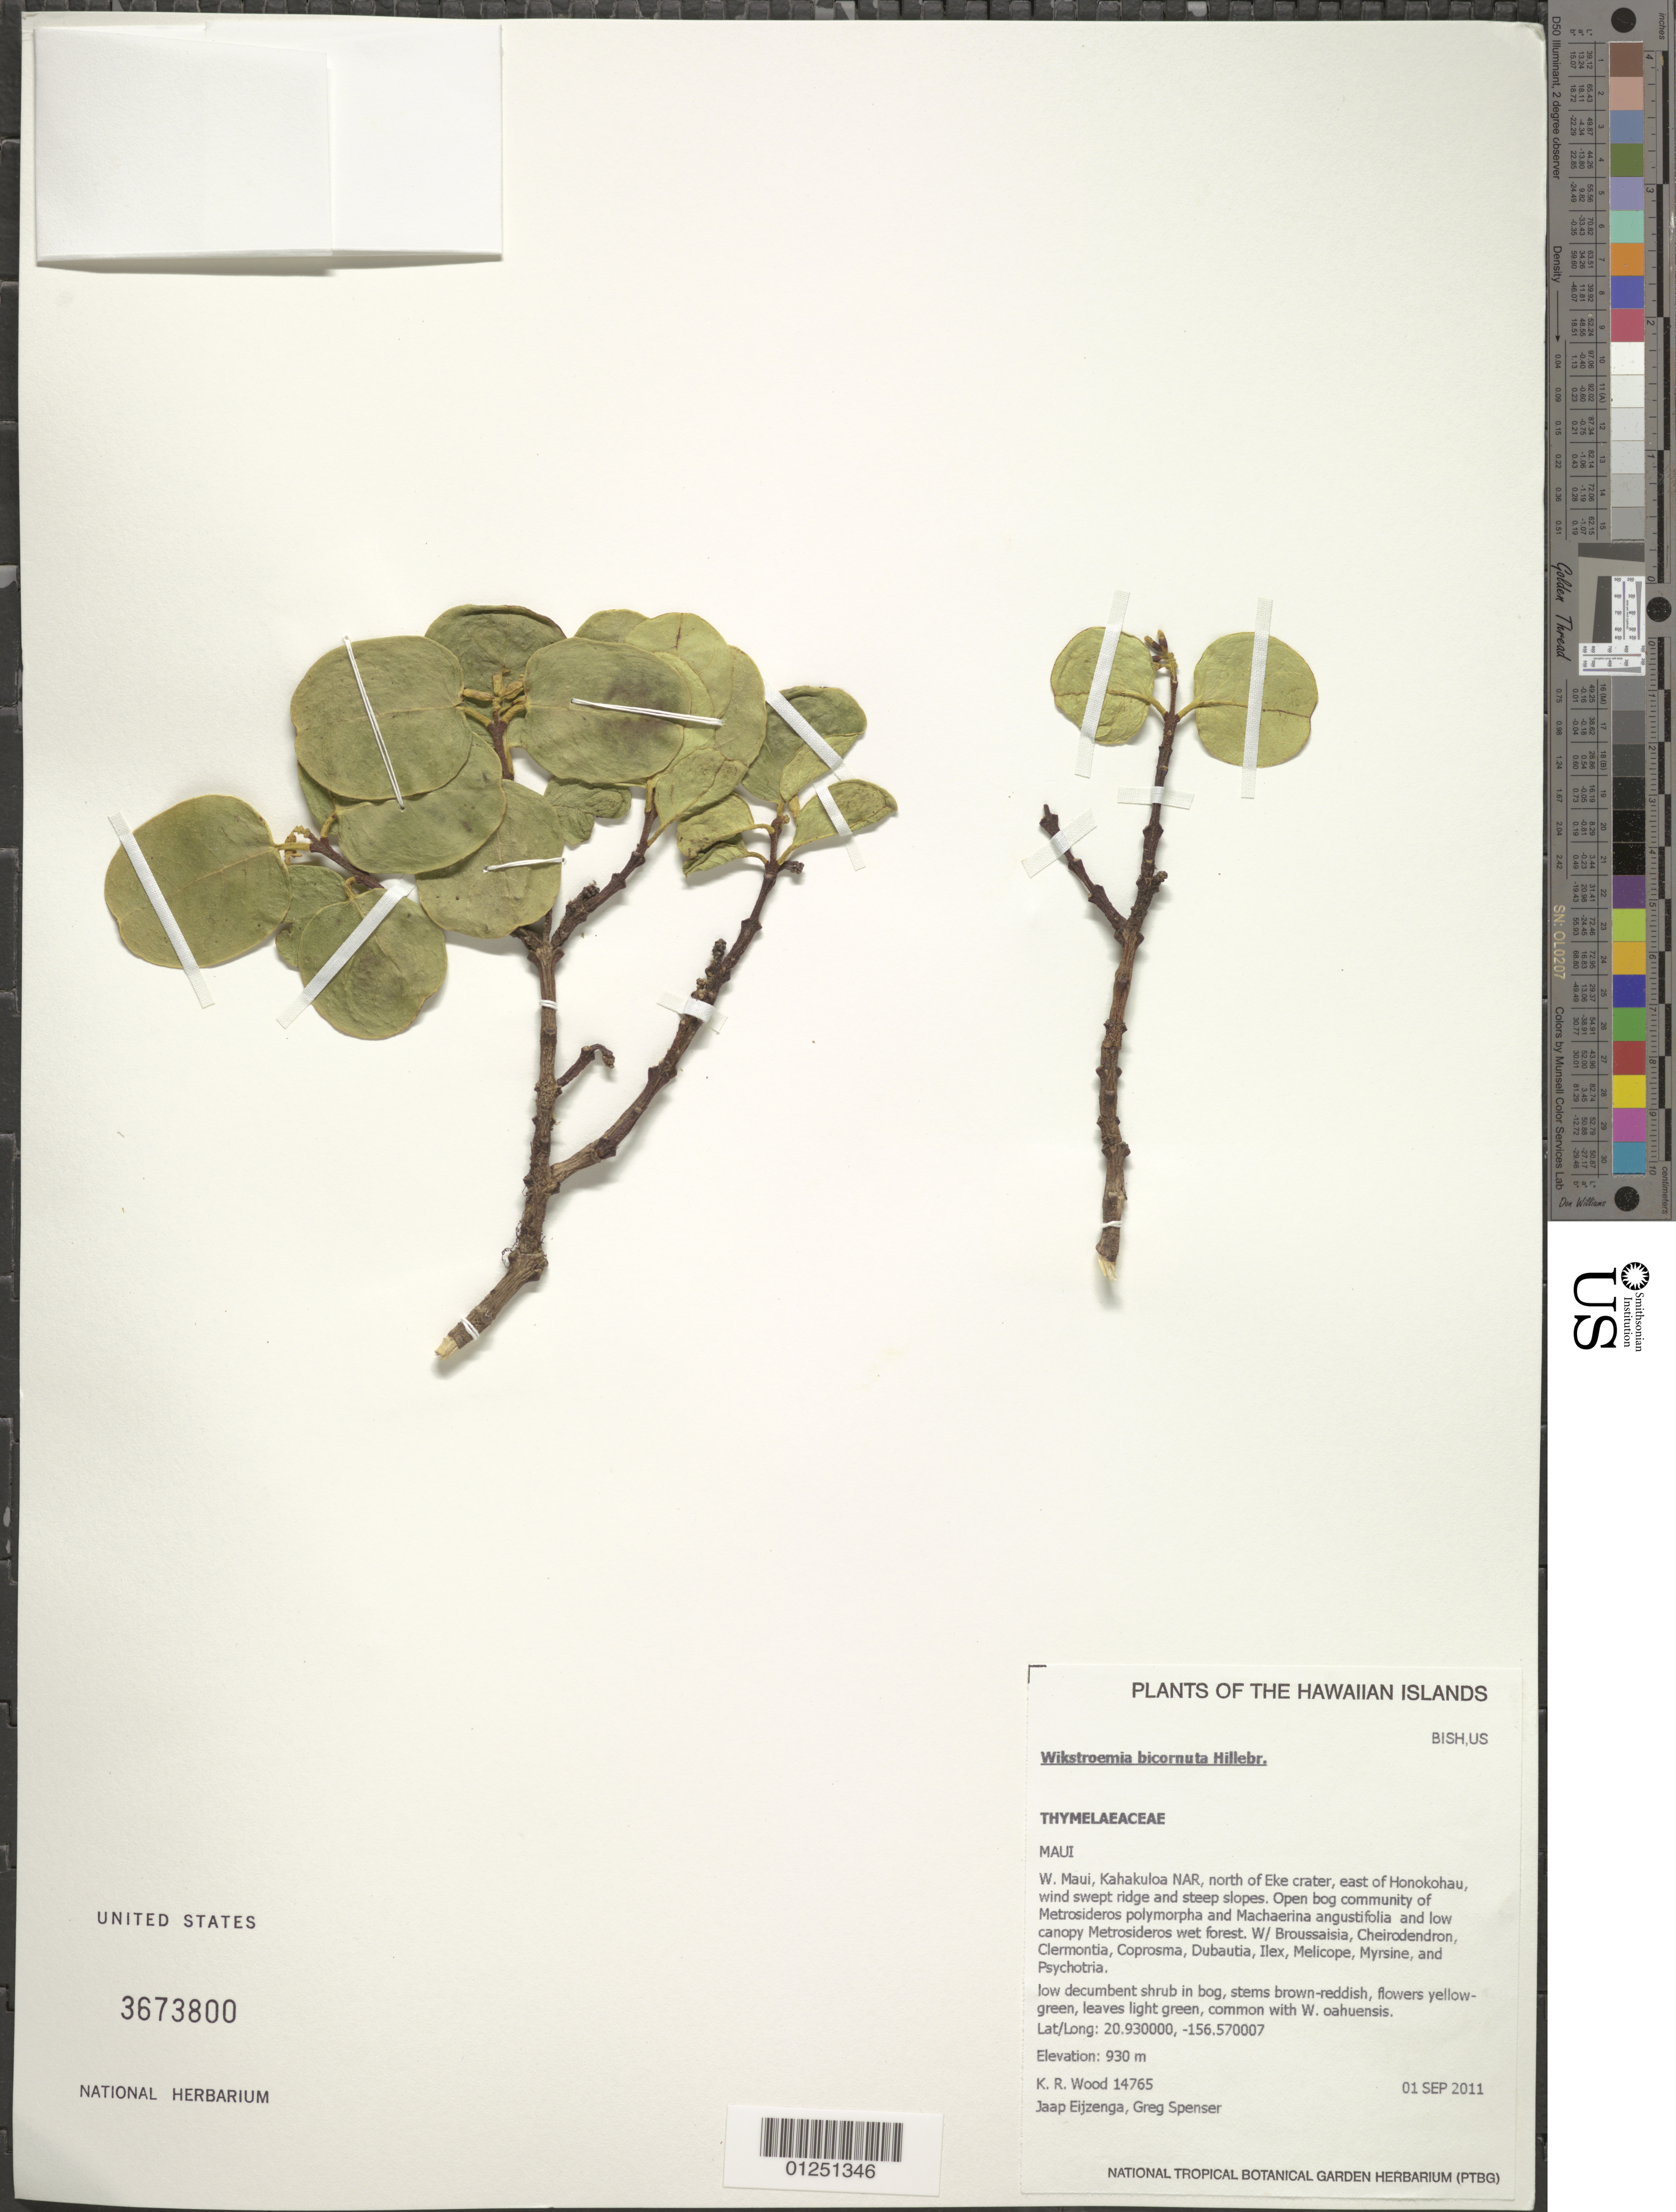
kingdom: Plantae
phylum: Tracheophyta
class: Magnoliopsida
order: Malvales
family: Thymelaeaceae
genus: Wikstroemia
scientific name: Wikstroemia bicornuta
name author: Hillebr.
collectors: K. R. Wood, Eijzenga & G. Spenser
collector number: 14765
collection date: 2011-09-01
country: United States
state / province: Hawaii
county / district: Maui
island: Maui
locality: W. Maui, Kahakuloa NAR, north of Eke crater, east of Honokohau, wind swept ridge and steep slopes.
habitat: Open bog community in wet forest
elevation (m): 930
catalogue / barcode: US 3673800